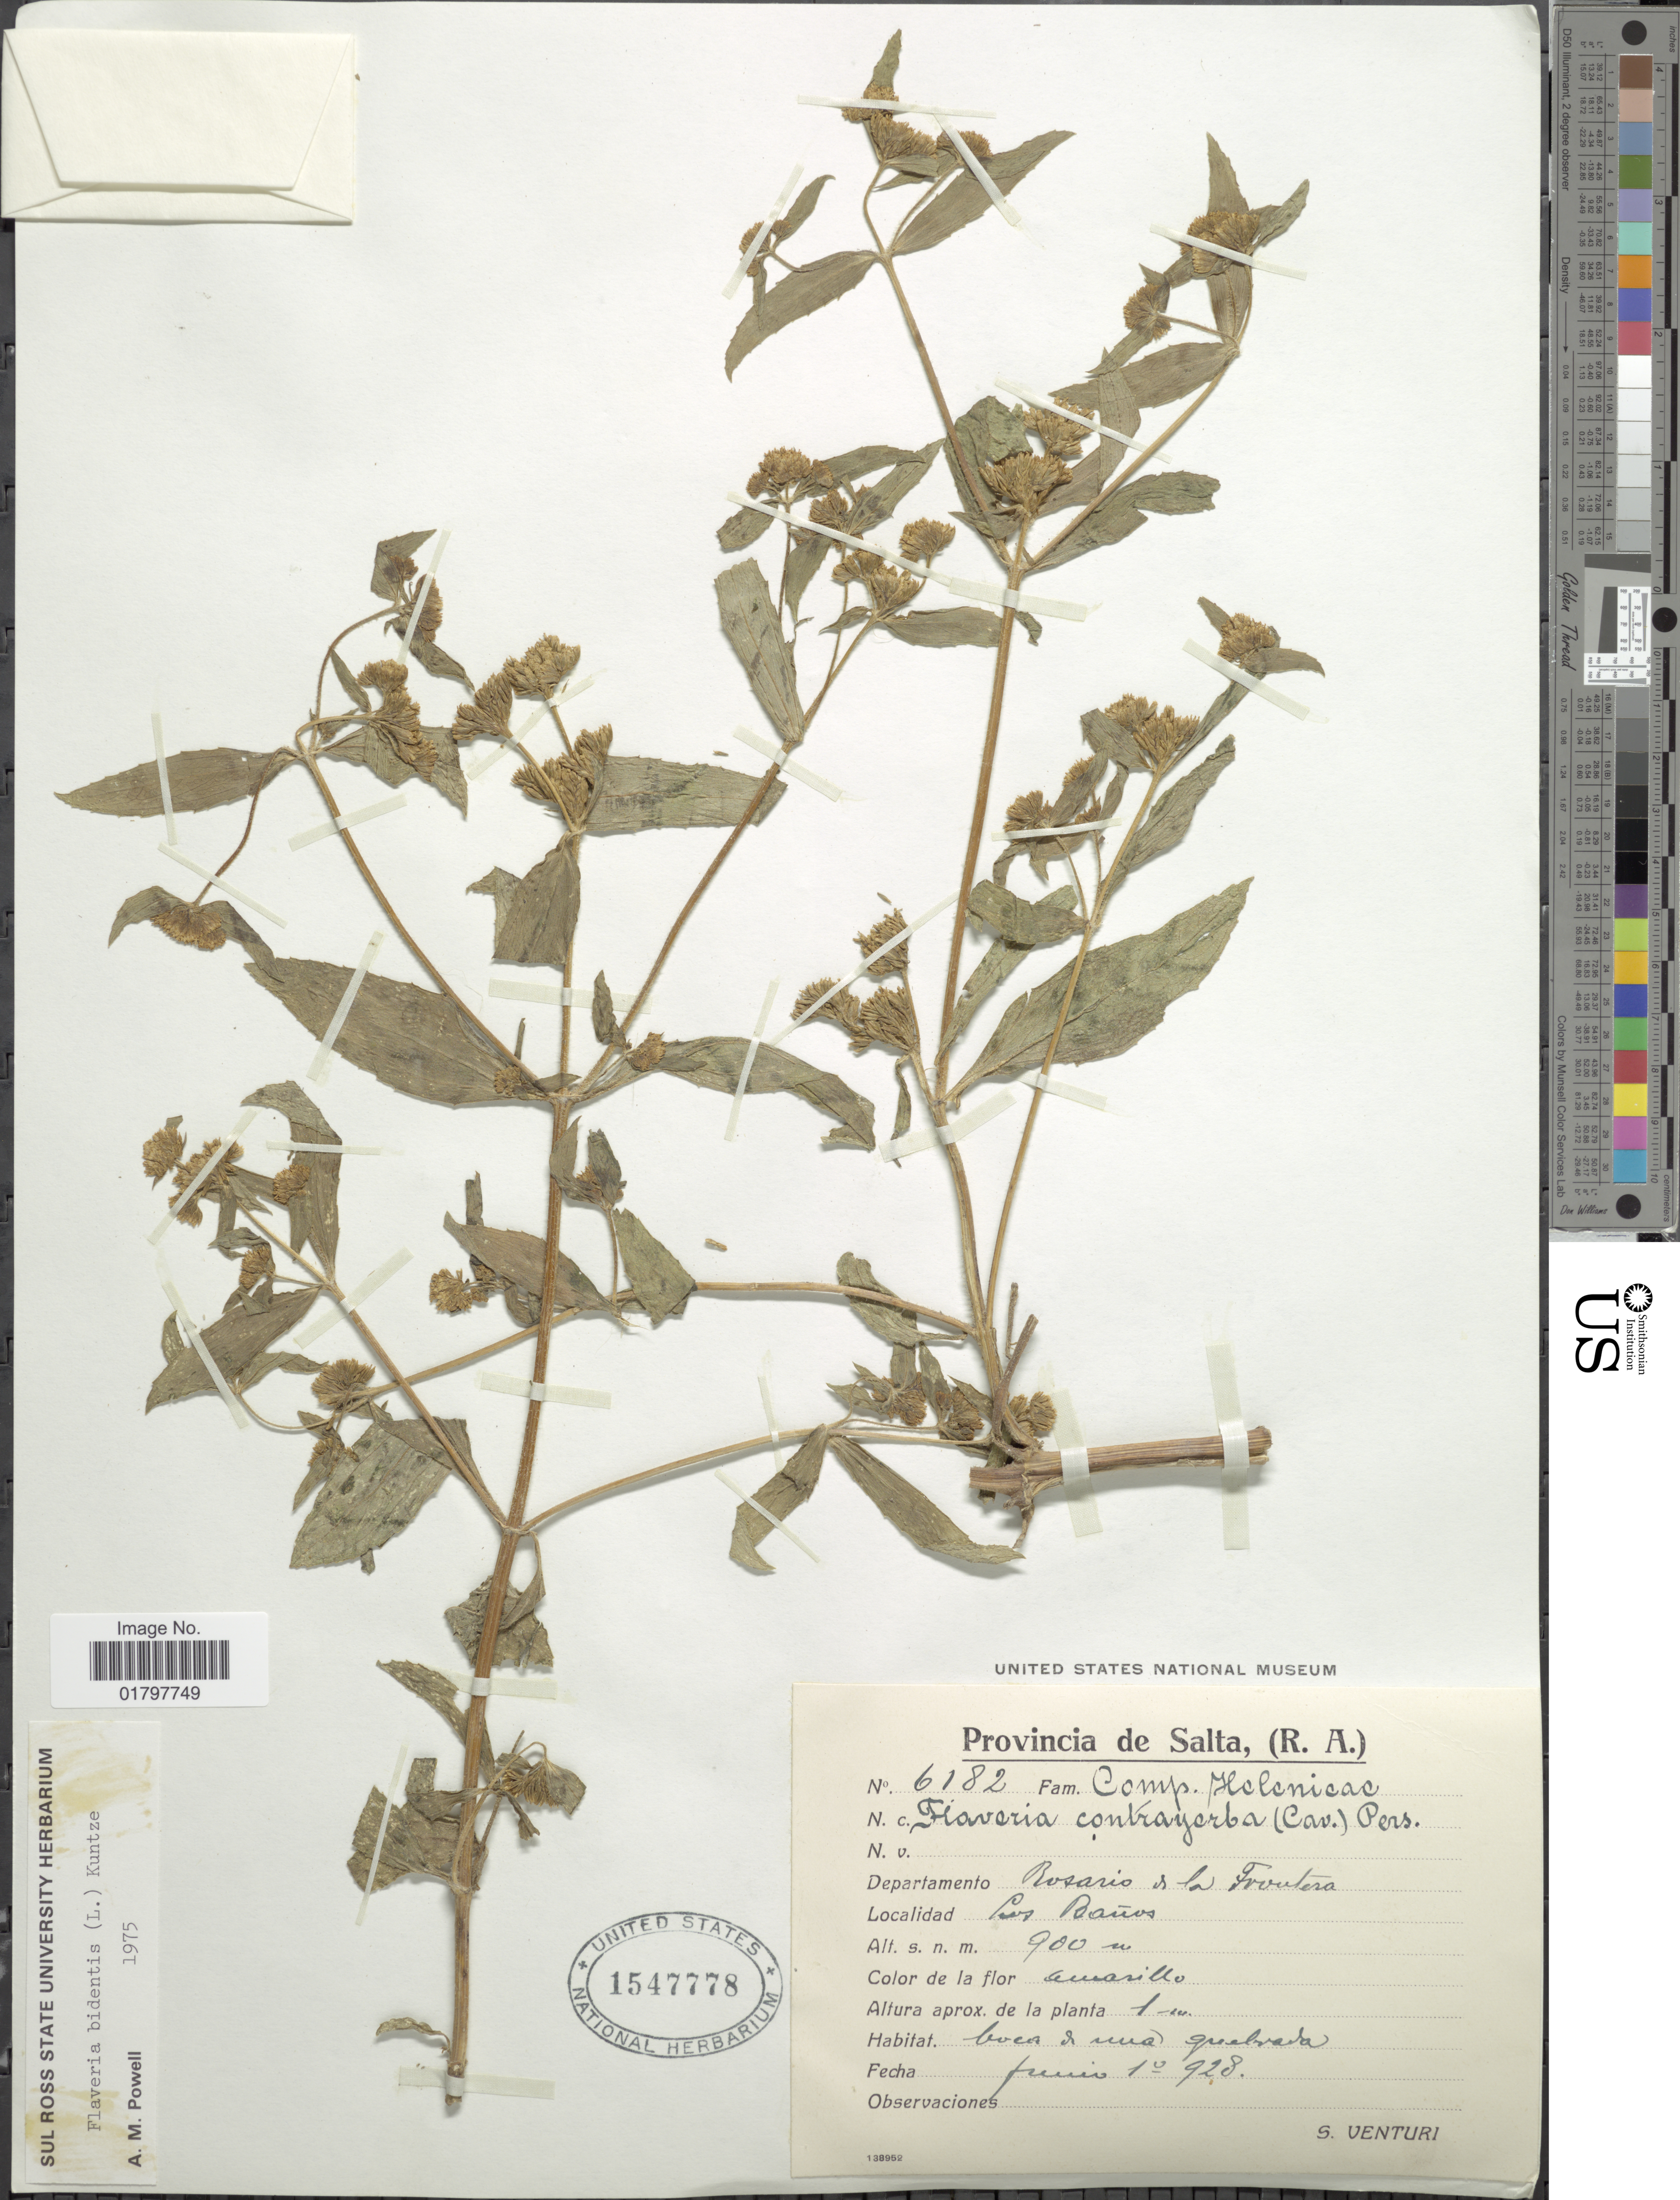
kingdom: Plantae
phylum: Tracheophyta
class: Magnoliopsida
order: Asterales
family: Asteraceae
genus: Flaveria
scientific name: Flaveria bidentis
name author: (L.) Kuntze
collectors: S. Venturi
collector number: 6182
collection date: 1928-06-01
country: Argentina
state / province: Salta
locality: Provincia de Salta, (R.A.). Departamento Rosario de la Frontera. Los Baños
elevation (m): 900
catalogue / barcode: US 1547778